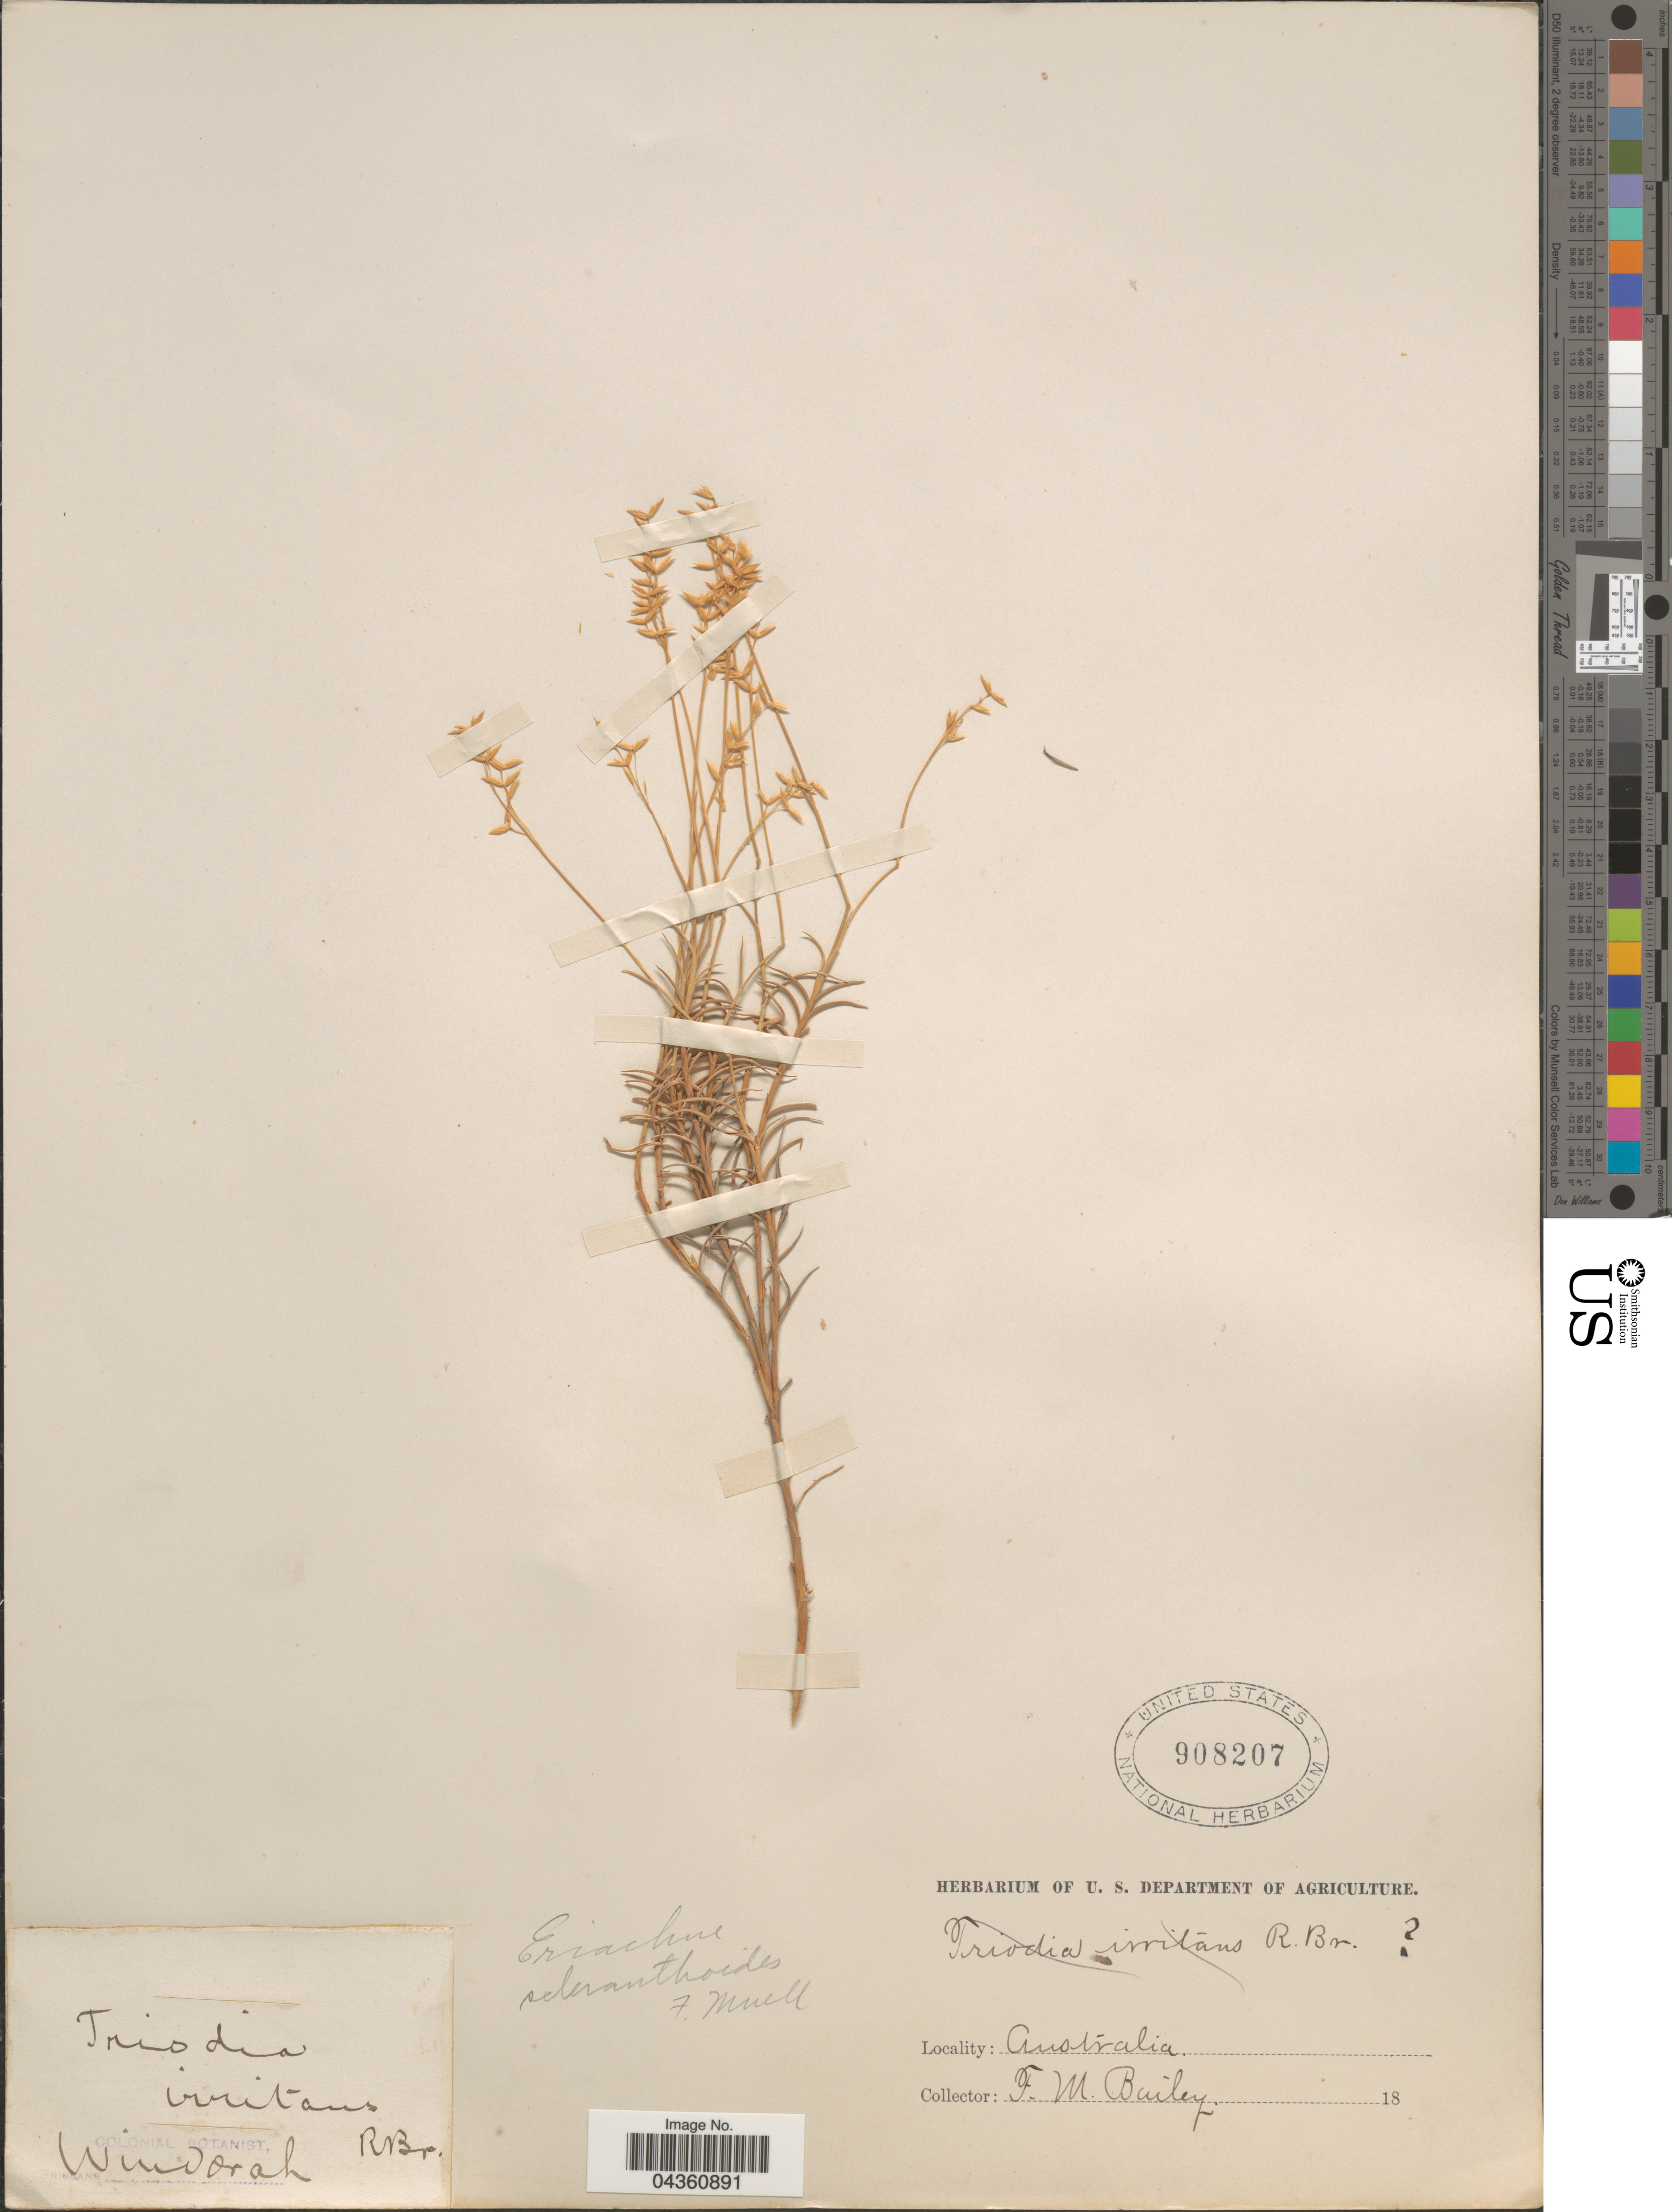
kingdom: Plantae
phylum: Tracheophyta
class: Liliopsida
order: Poales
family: Poaceae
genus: Eriachne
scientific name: Eriachne scleranthoides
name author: F. Muell.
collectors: F. M. Bailey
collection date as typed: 18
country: Australia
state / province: Queensland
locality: Windorah.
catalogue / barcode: US 908207